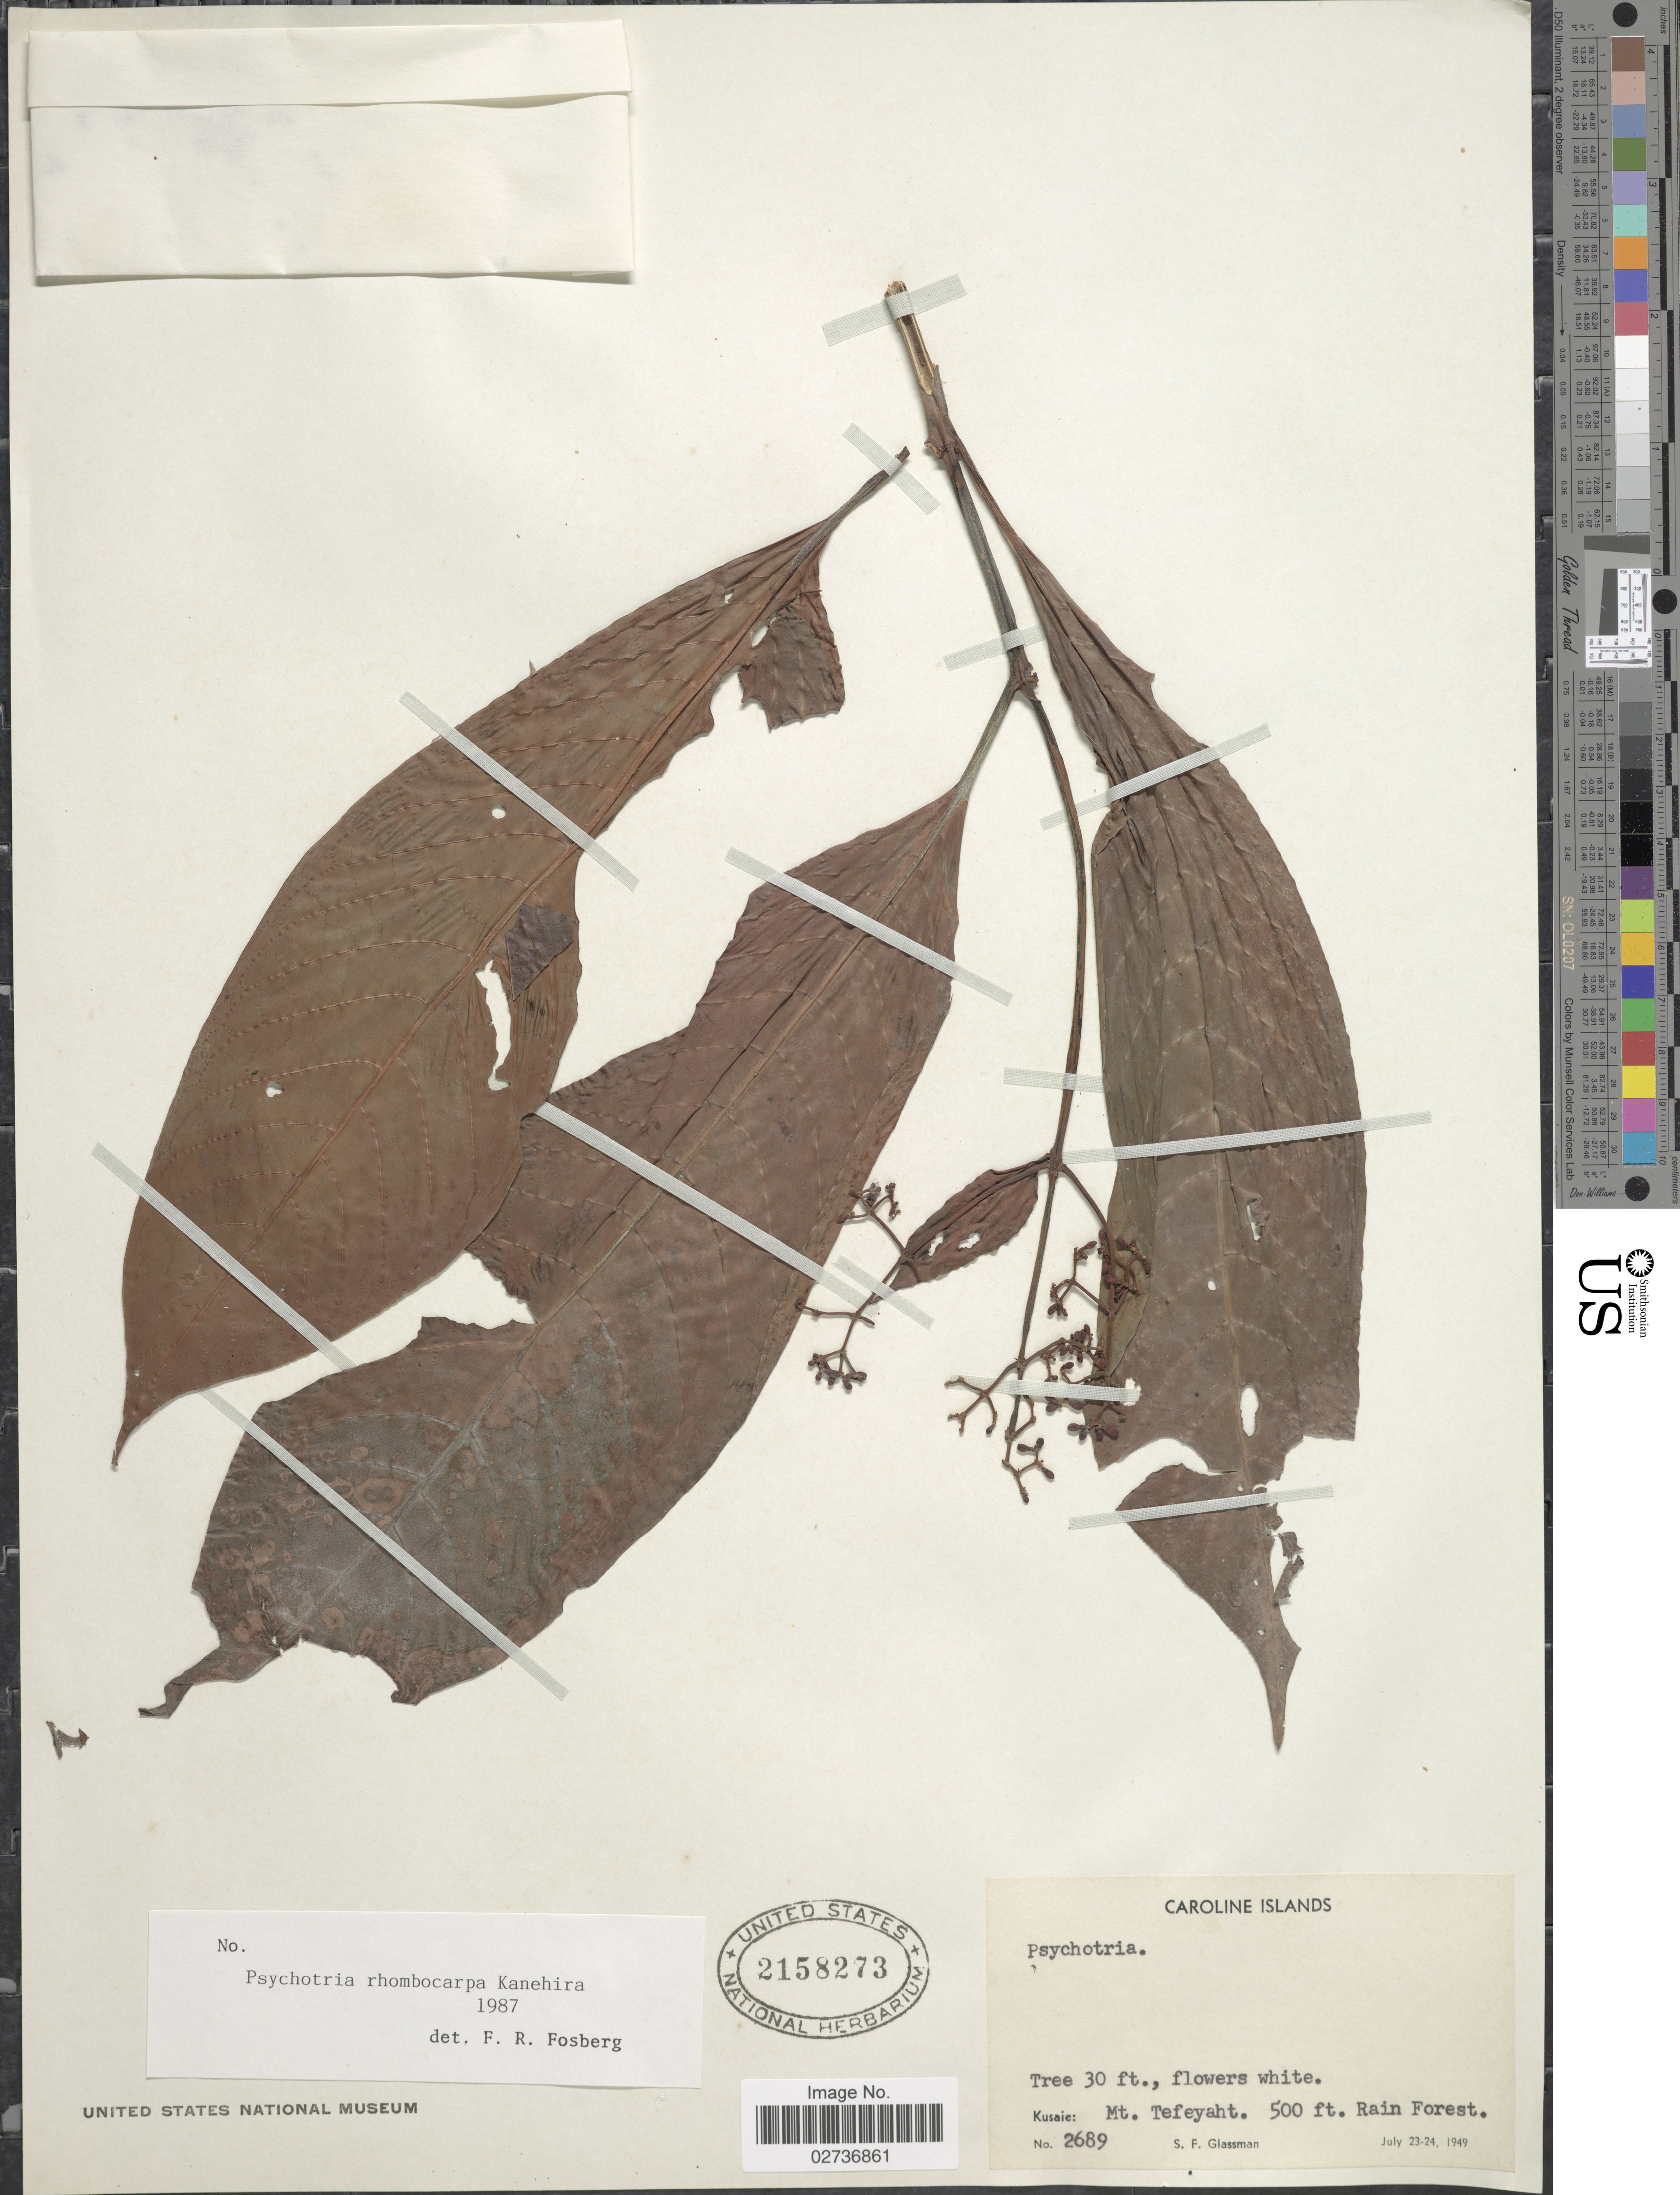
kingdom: Plantae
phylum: Tracheophyta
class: Magnoliopsida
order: Gentianales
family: Rubiaceae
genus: Psychotria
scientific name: Psychotria rhombocarpa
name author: Kaneh.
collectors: S. F. Glassman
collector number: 2689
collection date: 1949-07-23/1949-07-24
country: Micronesia, Federated States of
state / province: Kosrae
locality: Caroline Islands. Kusaie: Mt. Tefeyaht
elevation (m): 152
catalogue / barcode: US 2158273